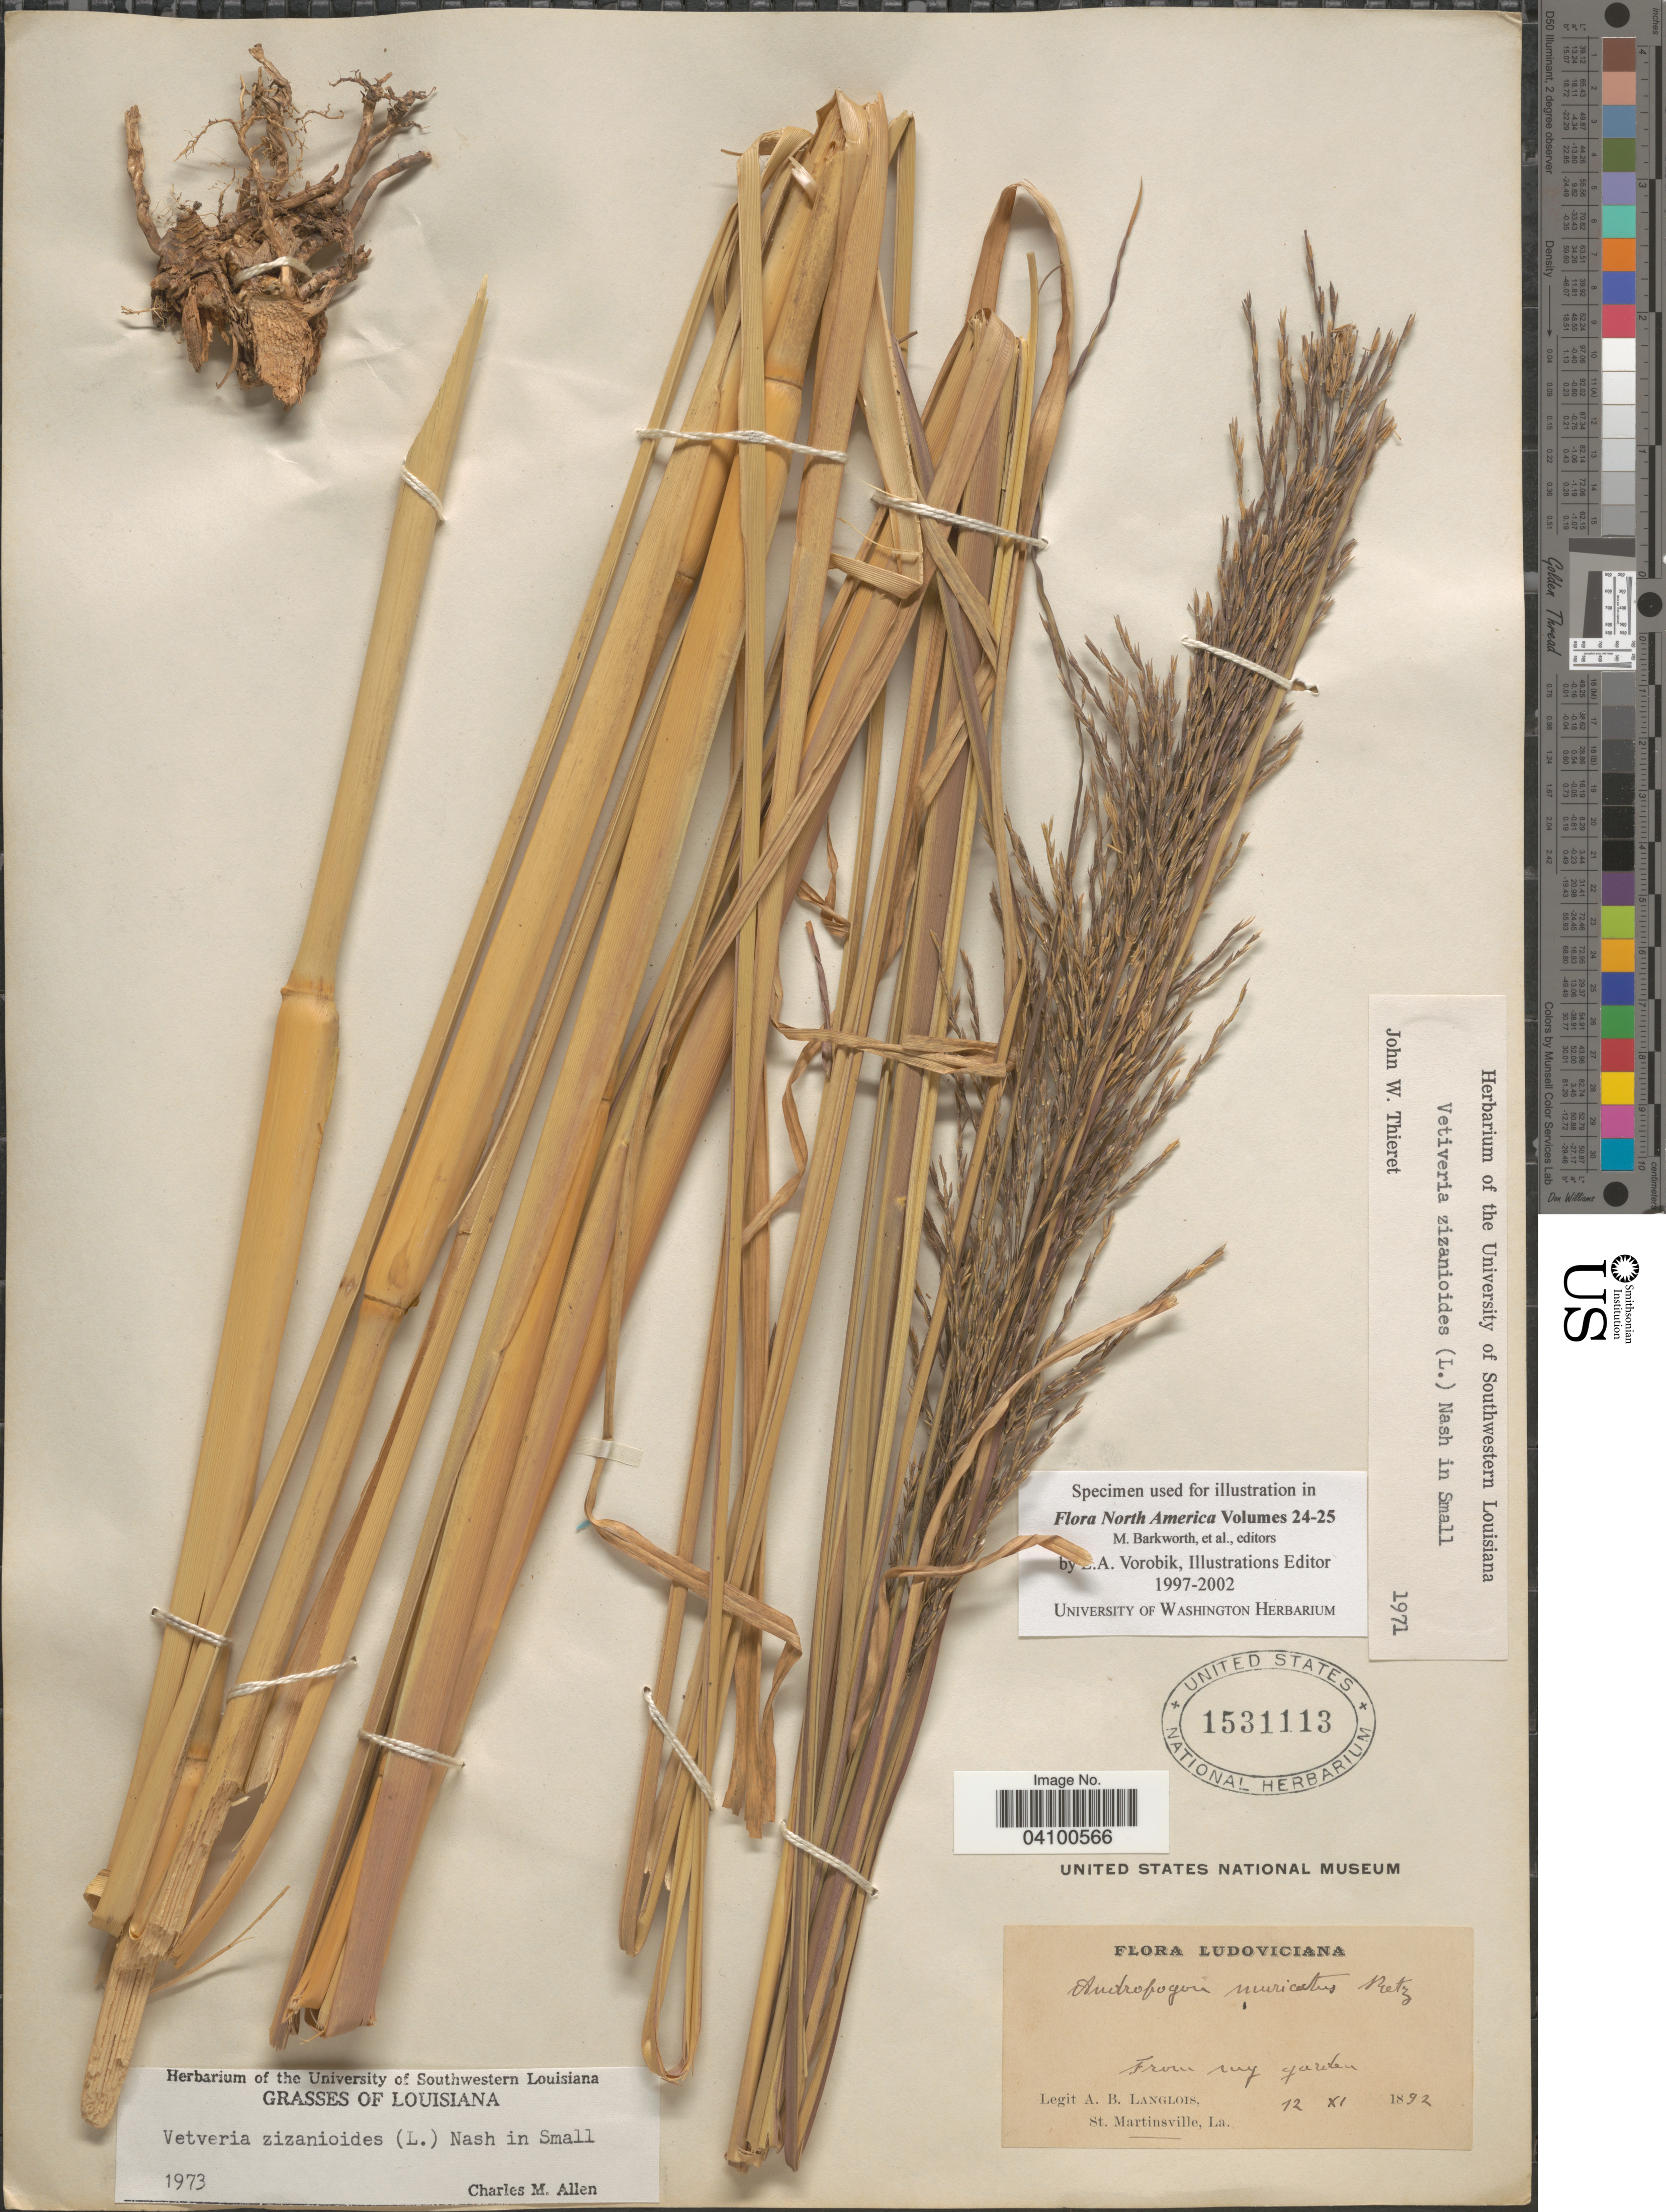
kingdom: Plantae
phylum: Tracheophyta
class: Liliopsida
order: Poales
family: Poaceae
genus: Chrysopogon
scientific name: Chrysopogon zizanioides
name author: (L.) Roberty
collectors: A. Langlois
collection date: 1892-11-12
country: United States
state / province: Louisiana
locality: Ludoviciana. From my garden.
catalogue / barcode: US 1531113